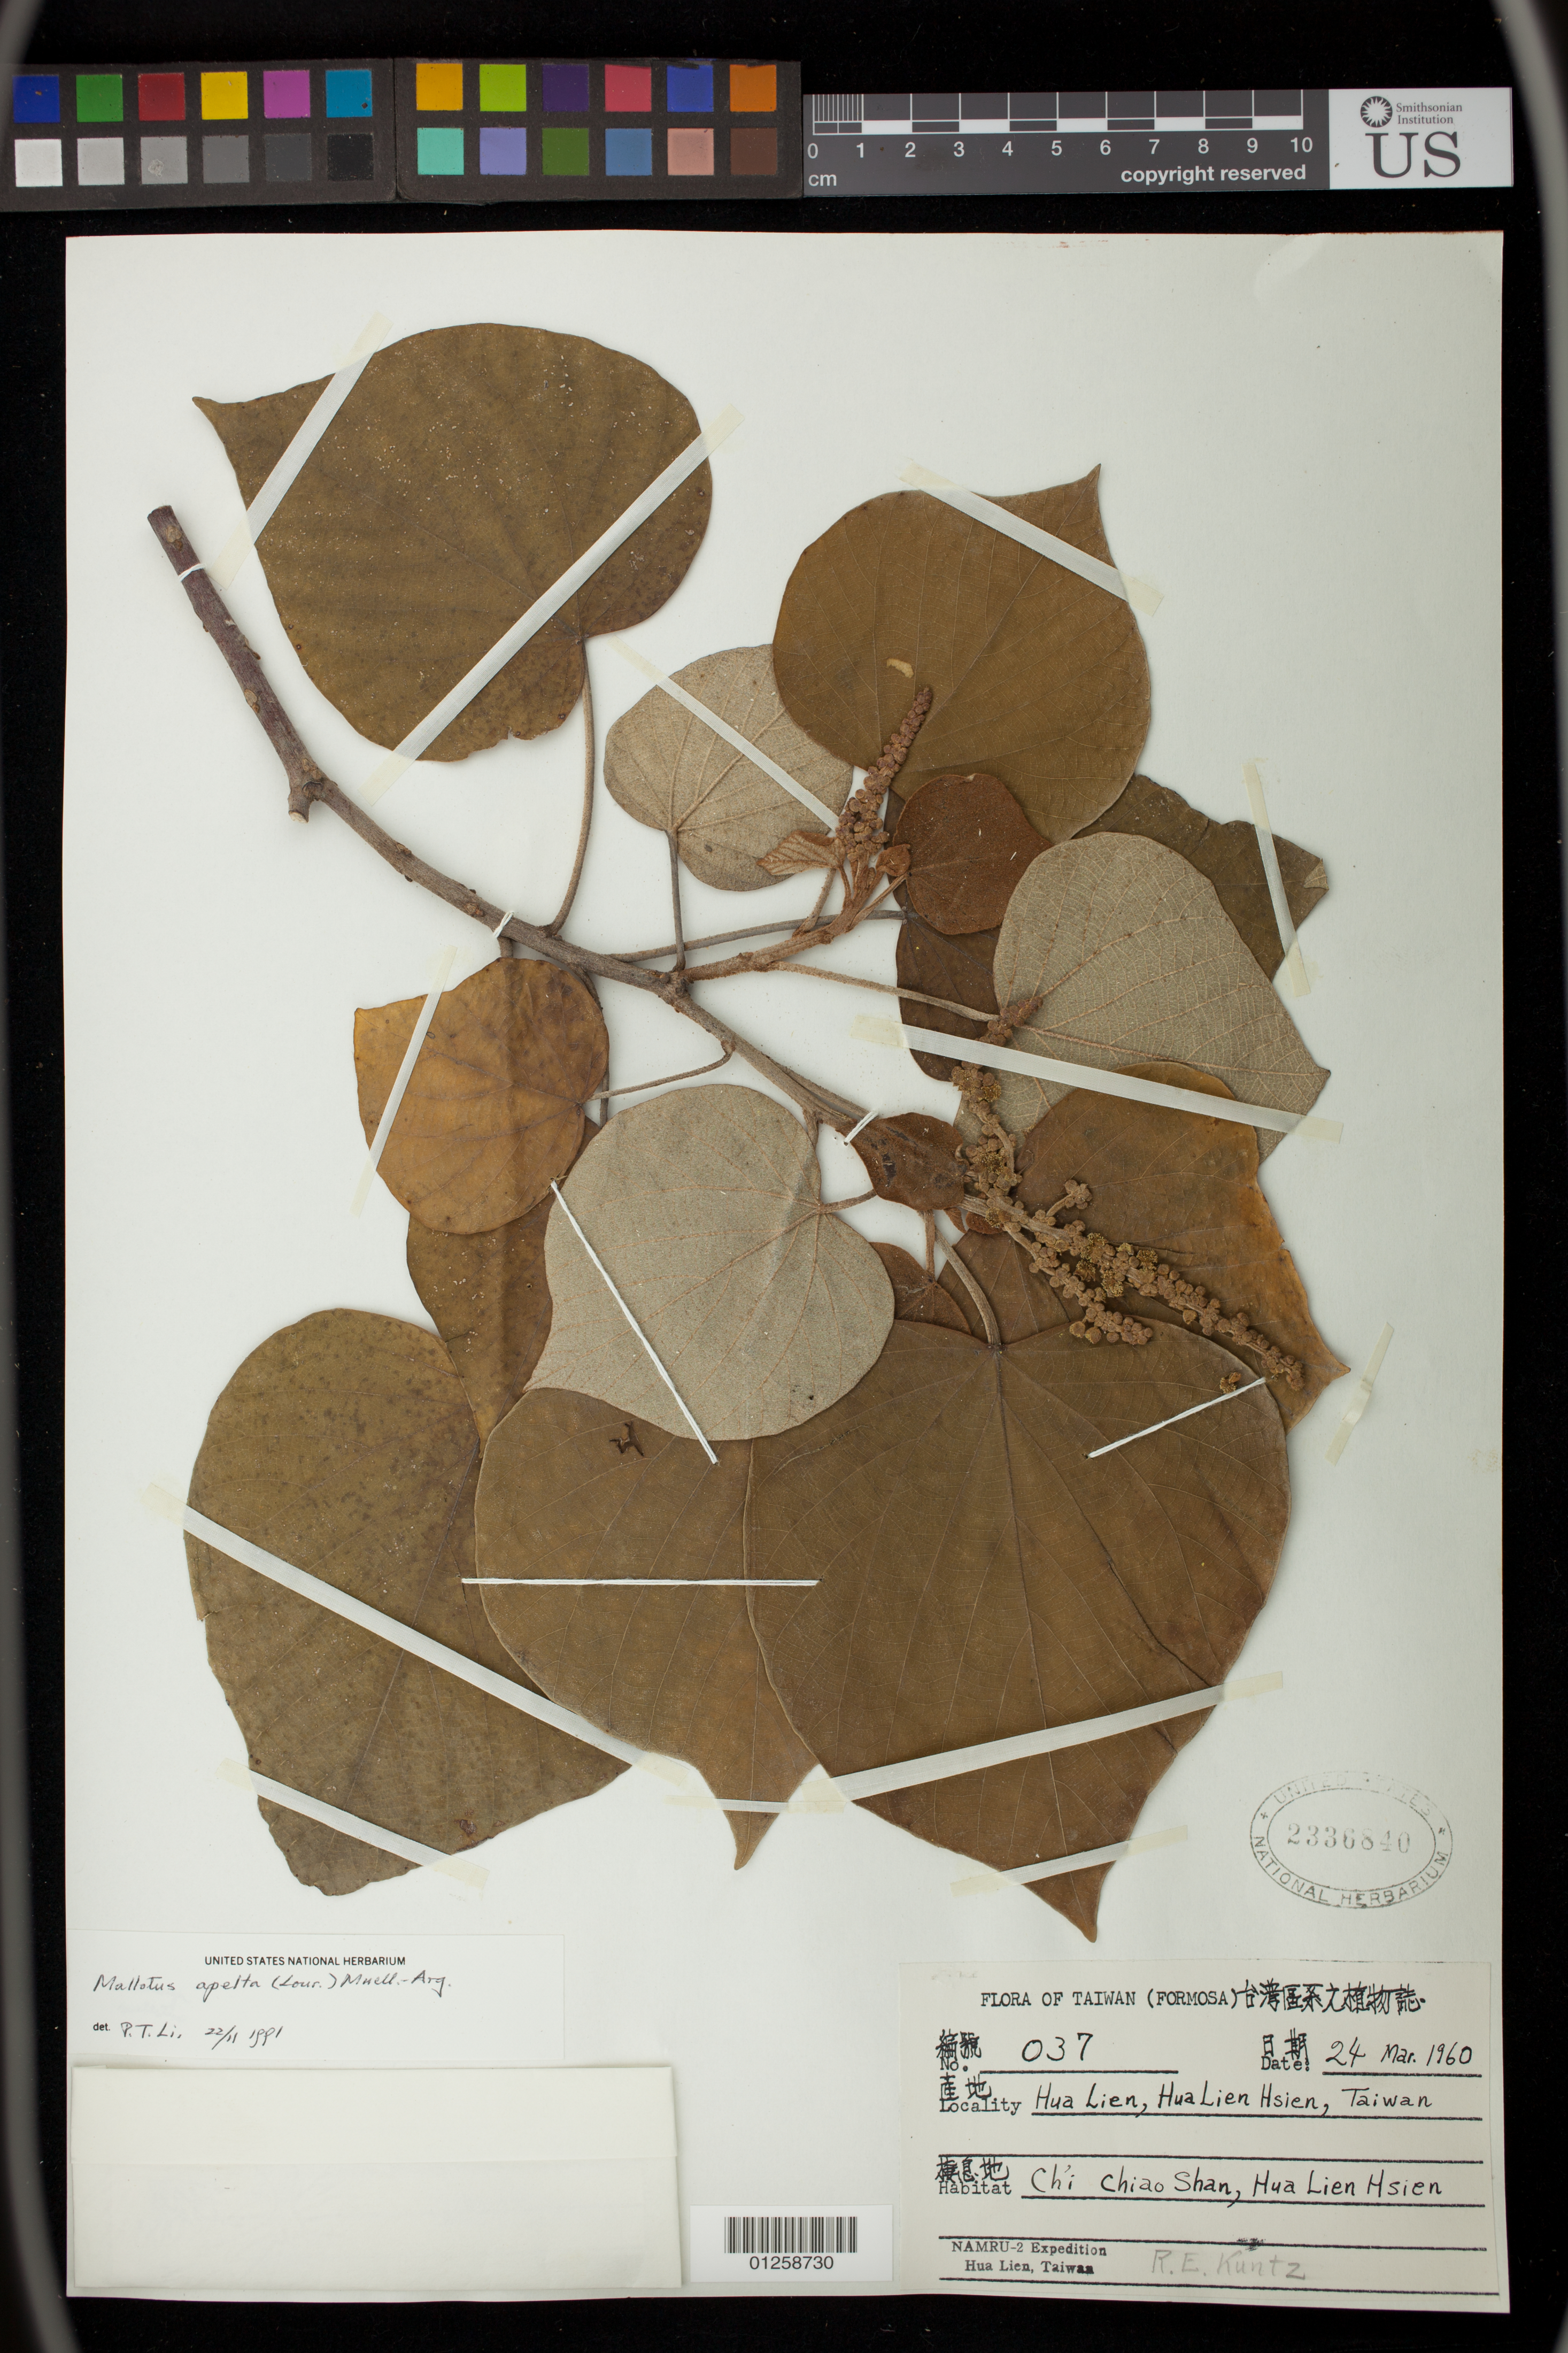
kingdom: Plantae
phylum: Tracheophyta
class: Magnoliopsida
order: Malpighiales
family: Euphorbiaceae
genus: Mallotus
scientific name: Mallotus apelta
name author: (Lour.) Müll. Arg.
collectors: R. E. Kuntz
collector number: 037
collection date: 1960-03-24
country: Taiwan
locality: Ch'i Chiao Shan, Hua Lien Hsien, Hualien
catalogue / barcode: US 2336840